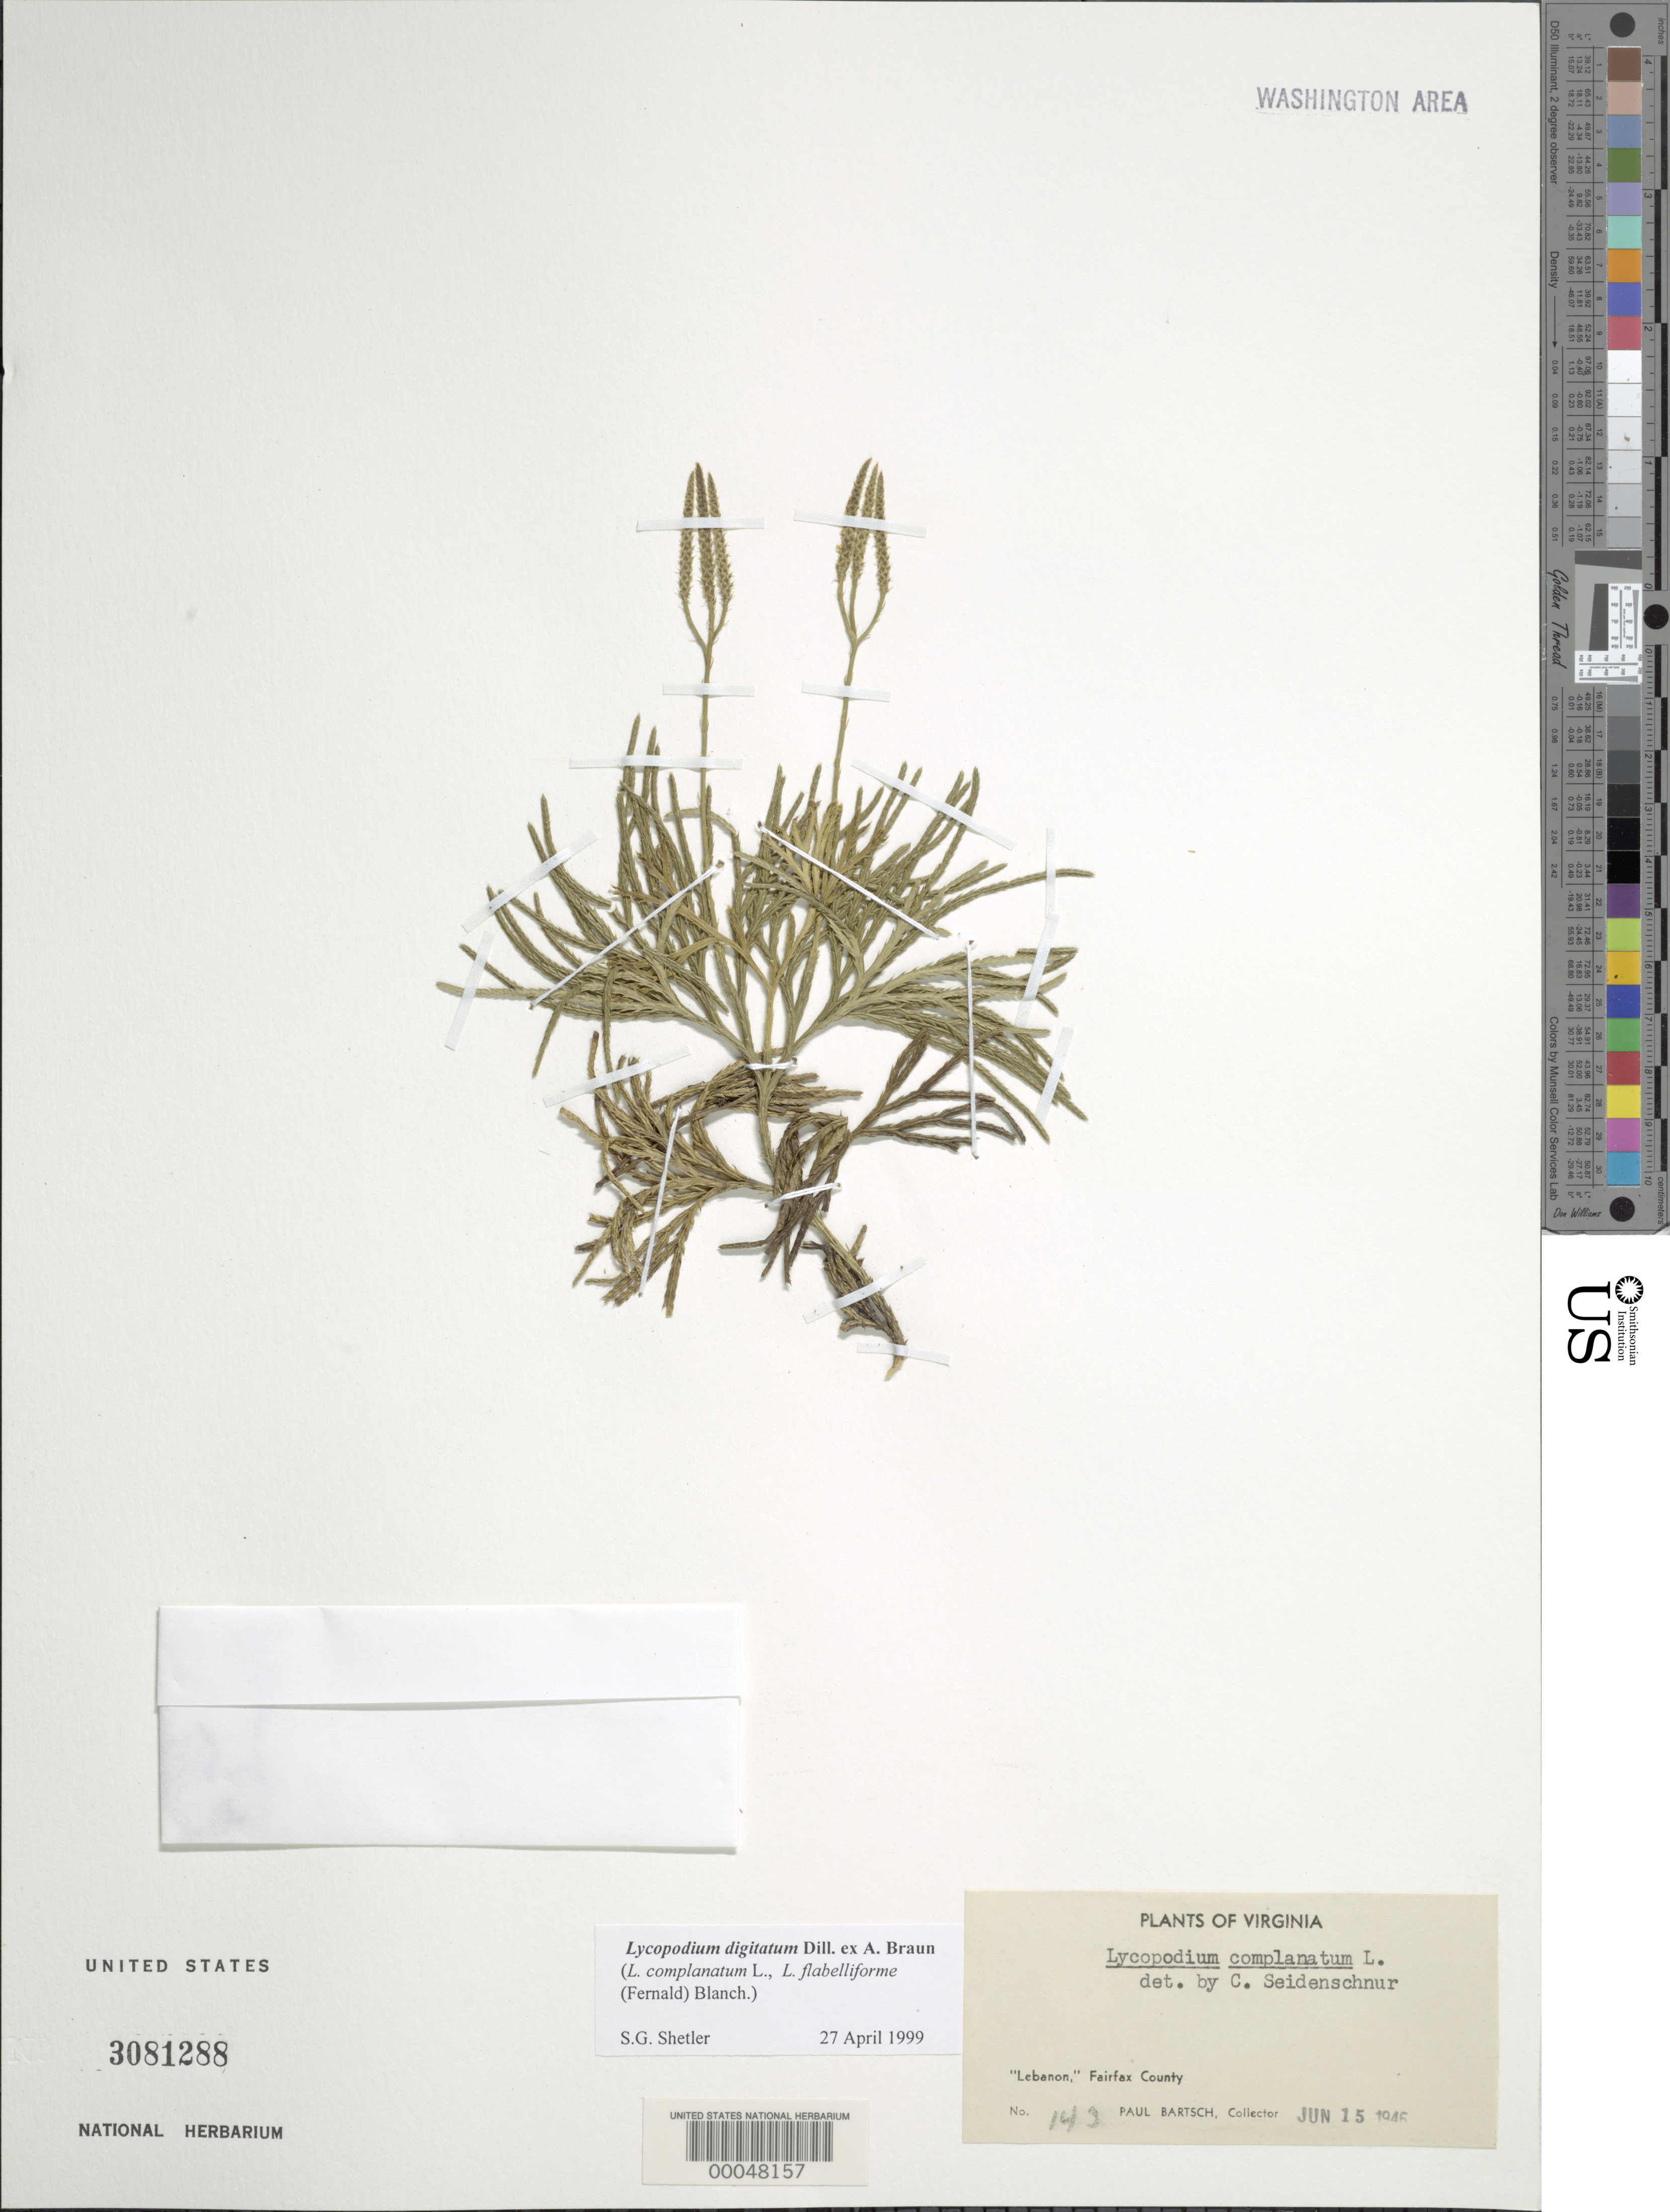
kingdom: Plantae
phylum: Tracheophyta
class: Lycopodiopsida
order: Lycopodiales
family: Lycopodiaceae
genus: Diphasiastrum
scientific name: Diphasiastrum digitatum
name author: (Dill. ex A. Braun) Holub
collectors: P. Bartsch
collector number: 143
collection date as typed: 15 Jun 1946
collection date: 1946-06-15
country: United States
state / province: Virginia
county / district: Fairfax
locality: Lebanon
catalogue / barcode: US 3081288